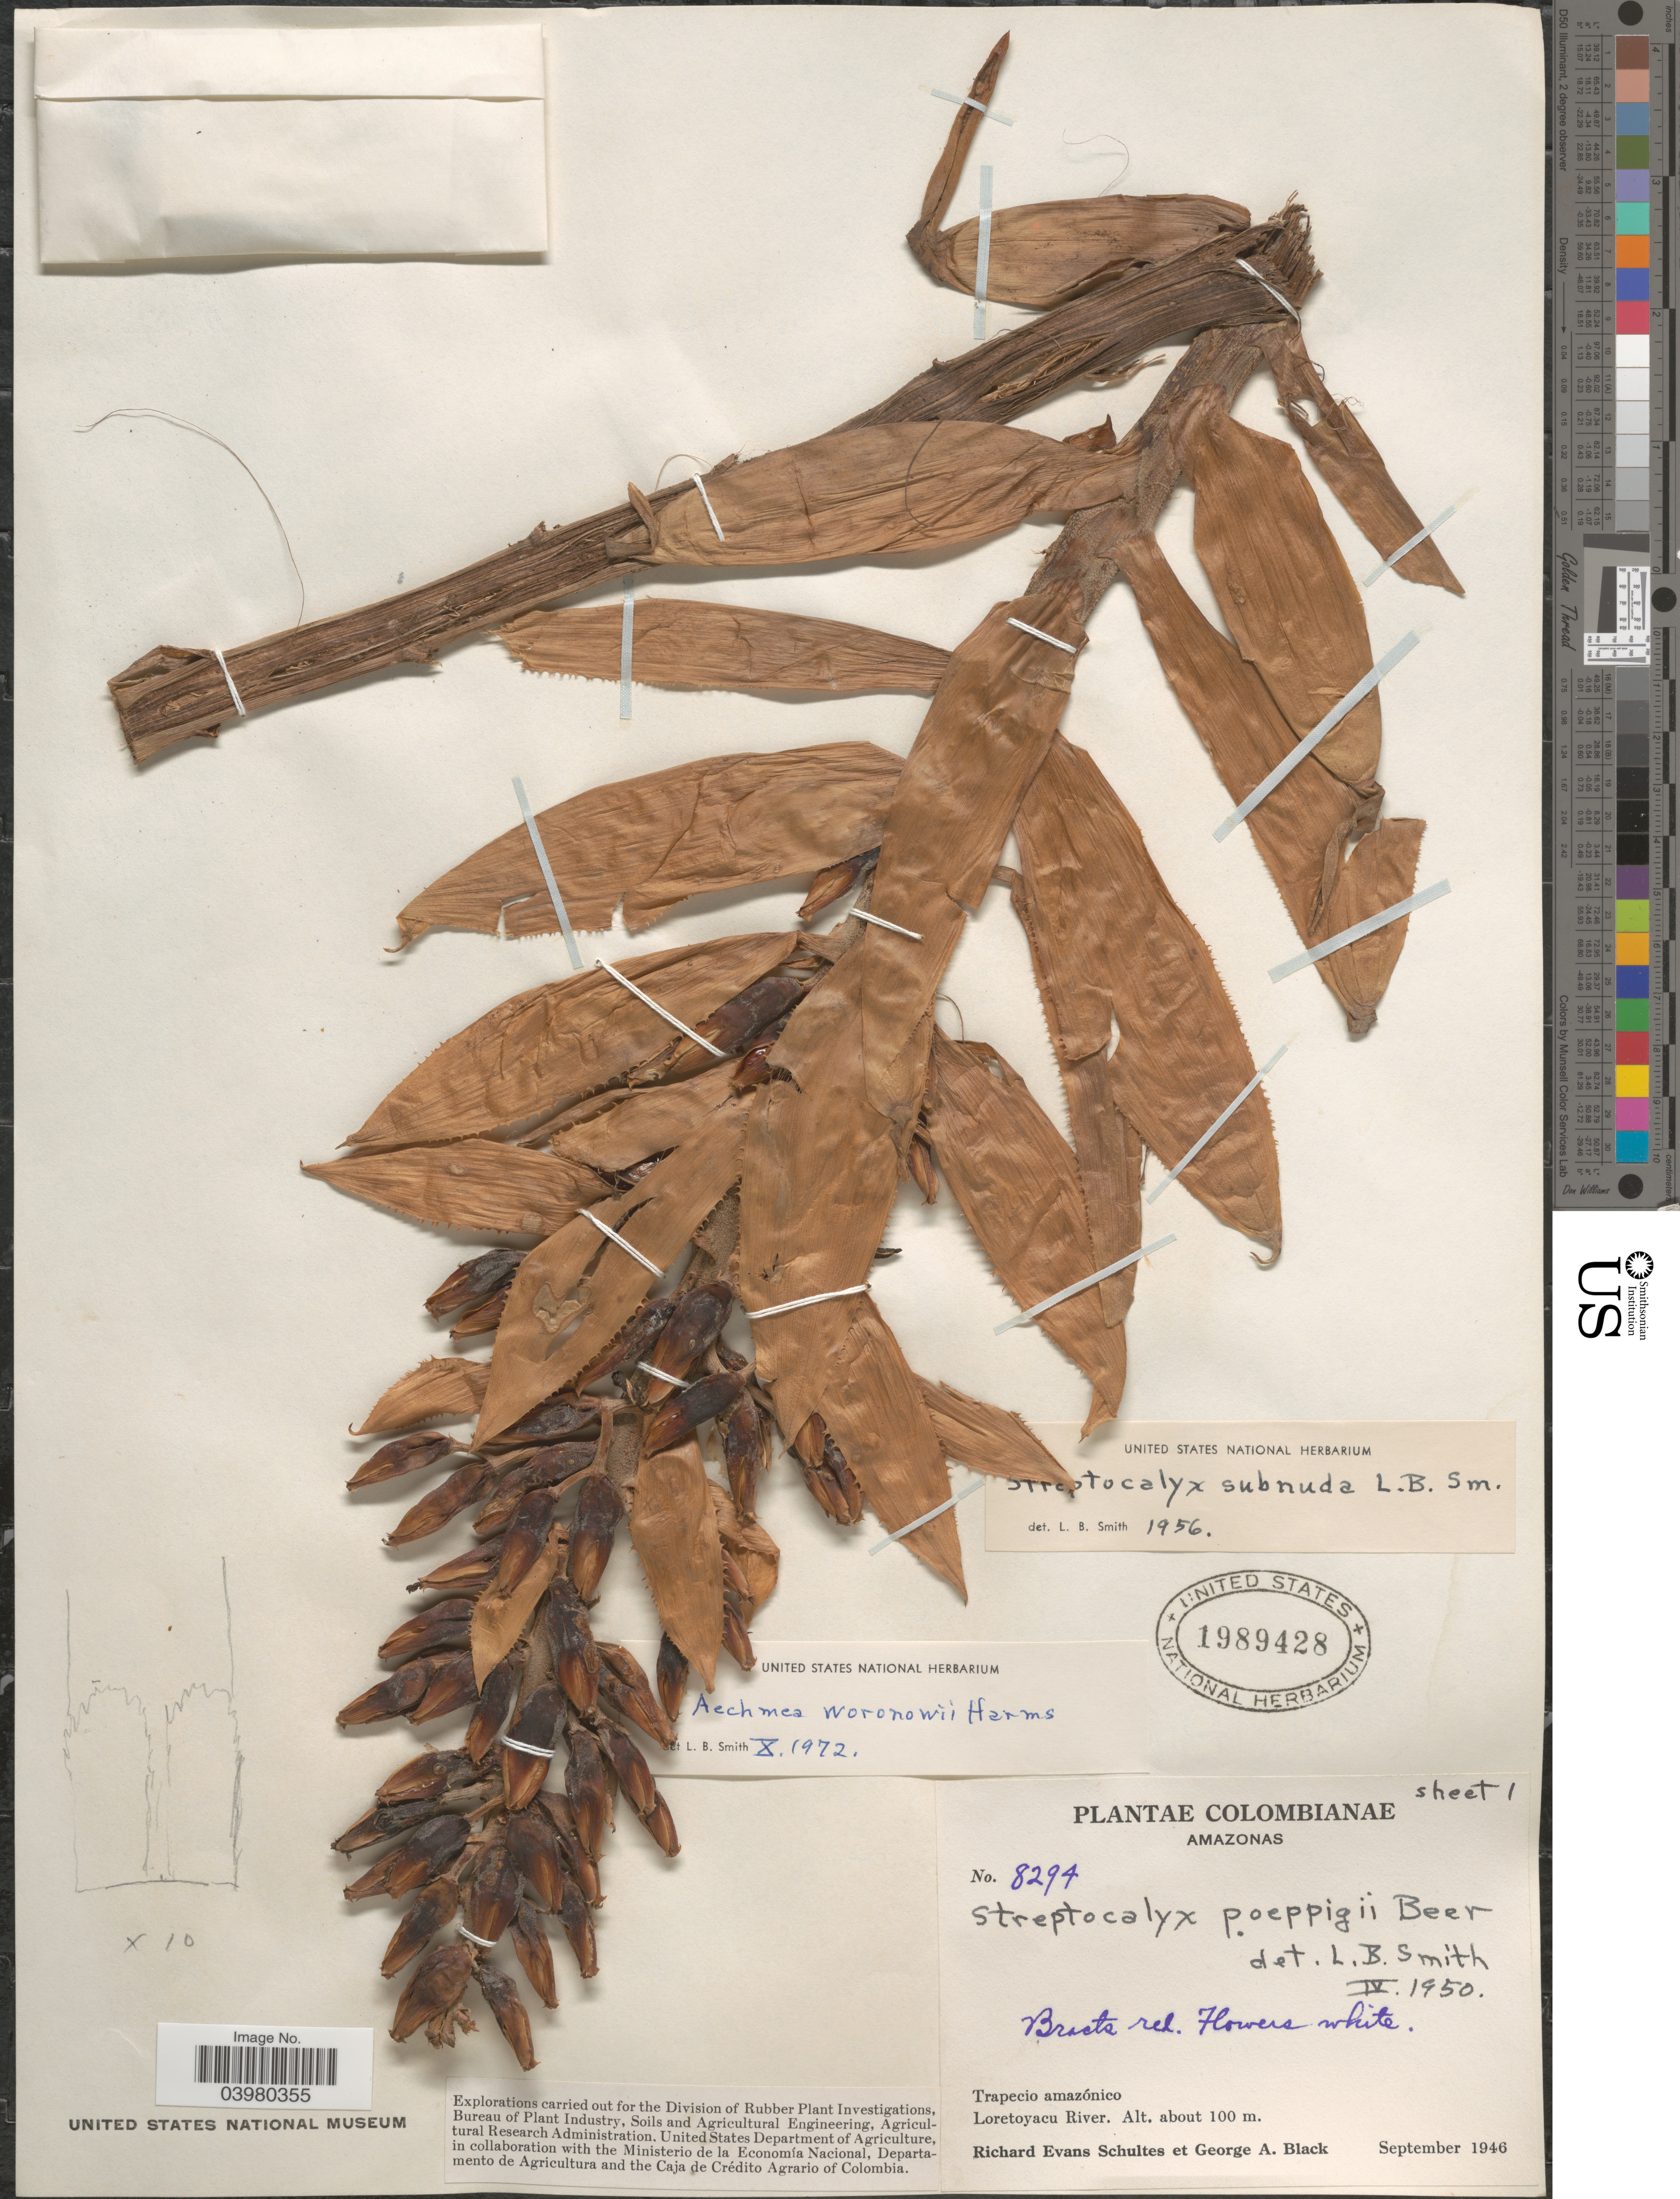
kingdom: Plantae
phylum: Tracheophyta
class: Liliopsida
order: Poales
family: Bromeliaceae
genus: Aechmea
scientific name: Aechmea woronowii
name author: Harms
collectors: R. E. Schultes & G. A. Black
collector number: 8294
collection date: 1946-09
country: Colombia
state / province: Amazônas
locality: Trapecio amazónico. Loretoyacu River.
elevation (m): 100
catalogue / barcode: US 1989428